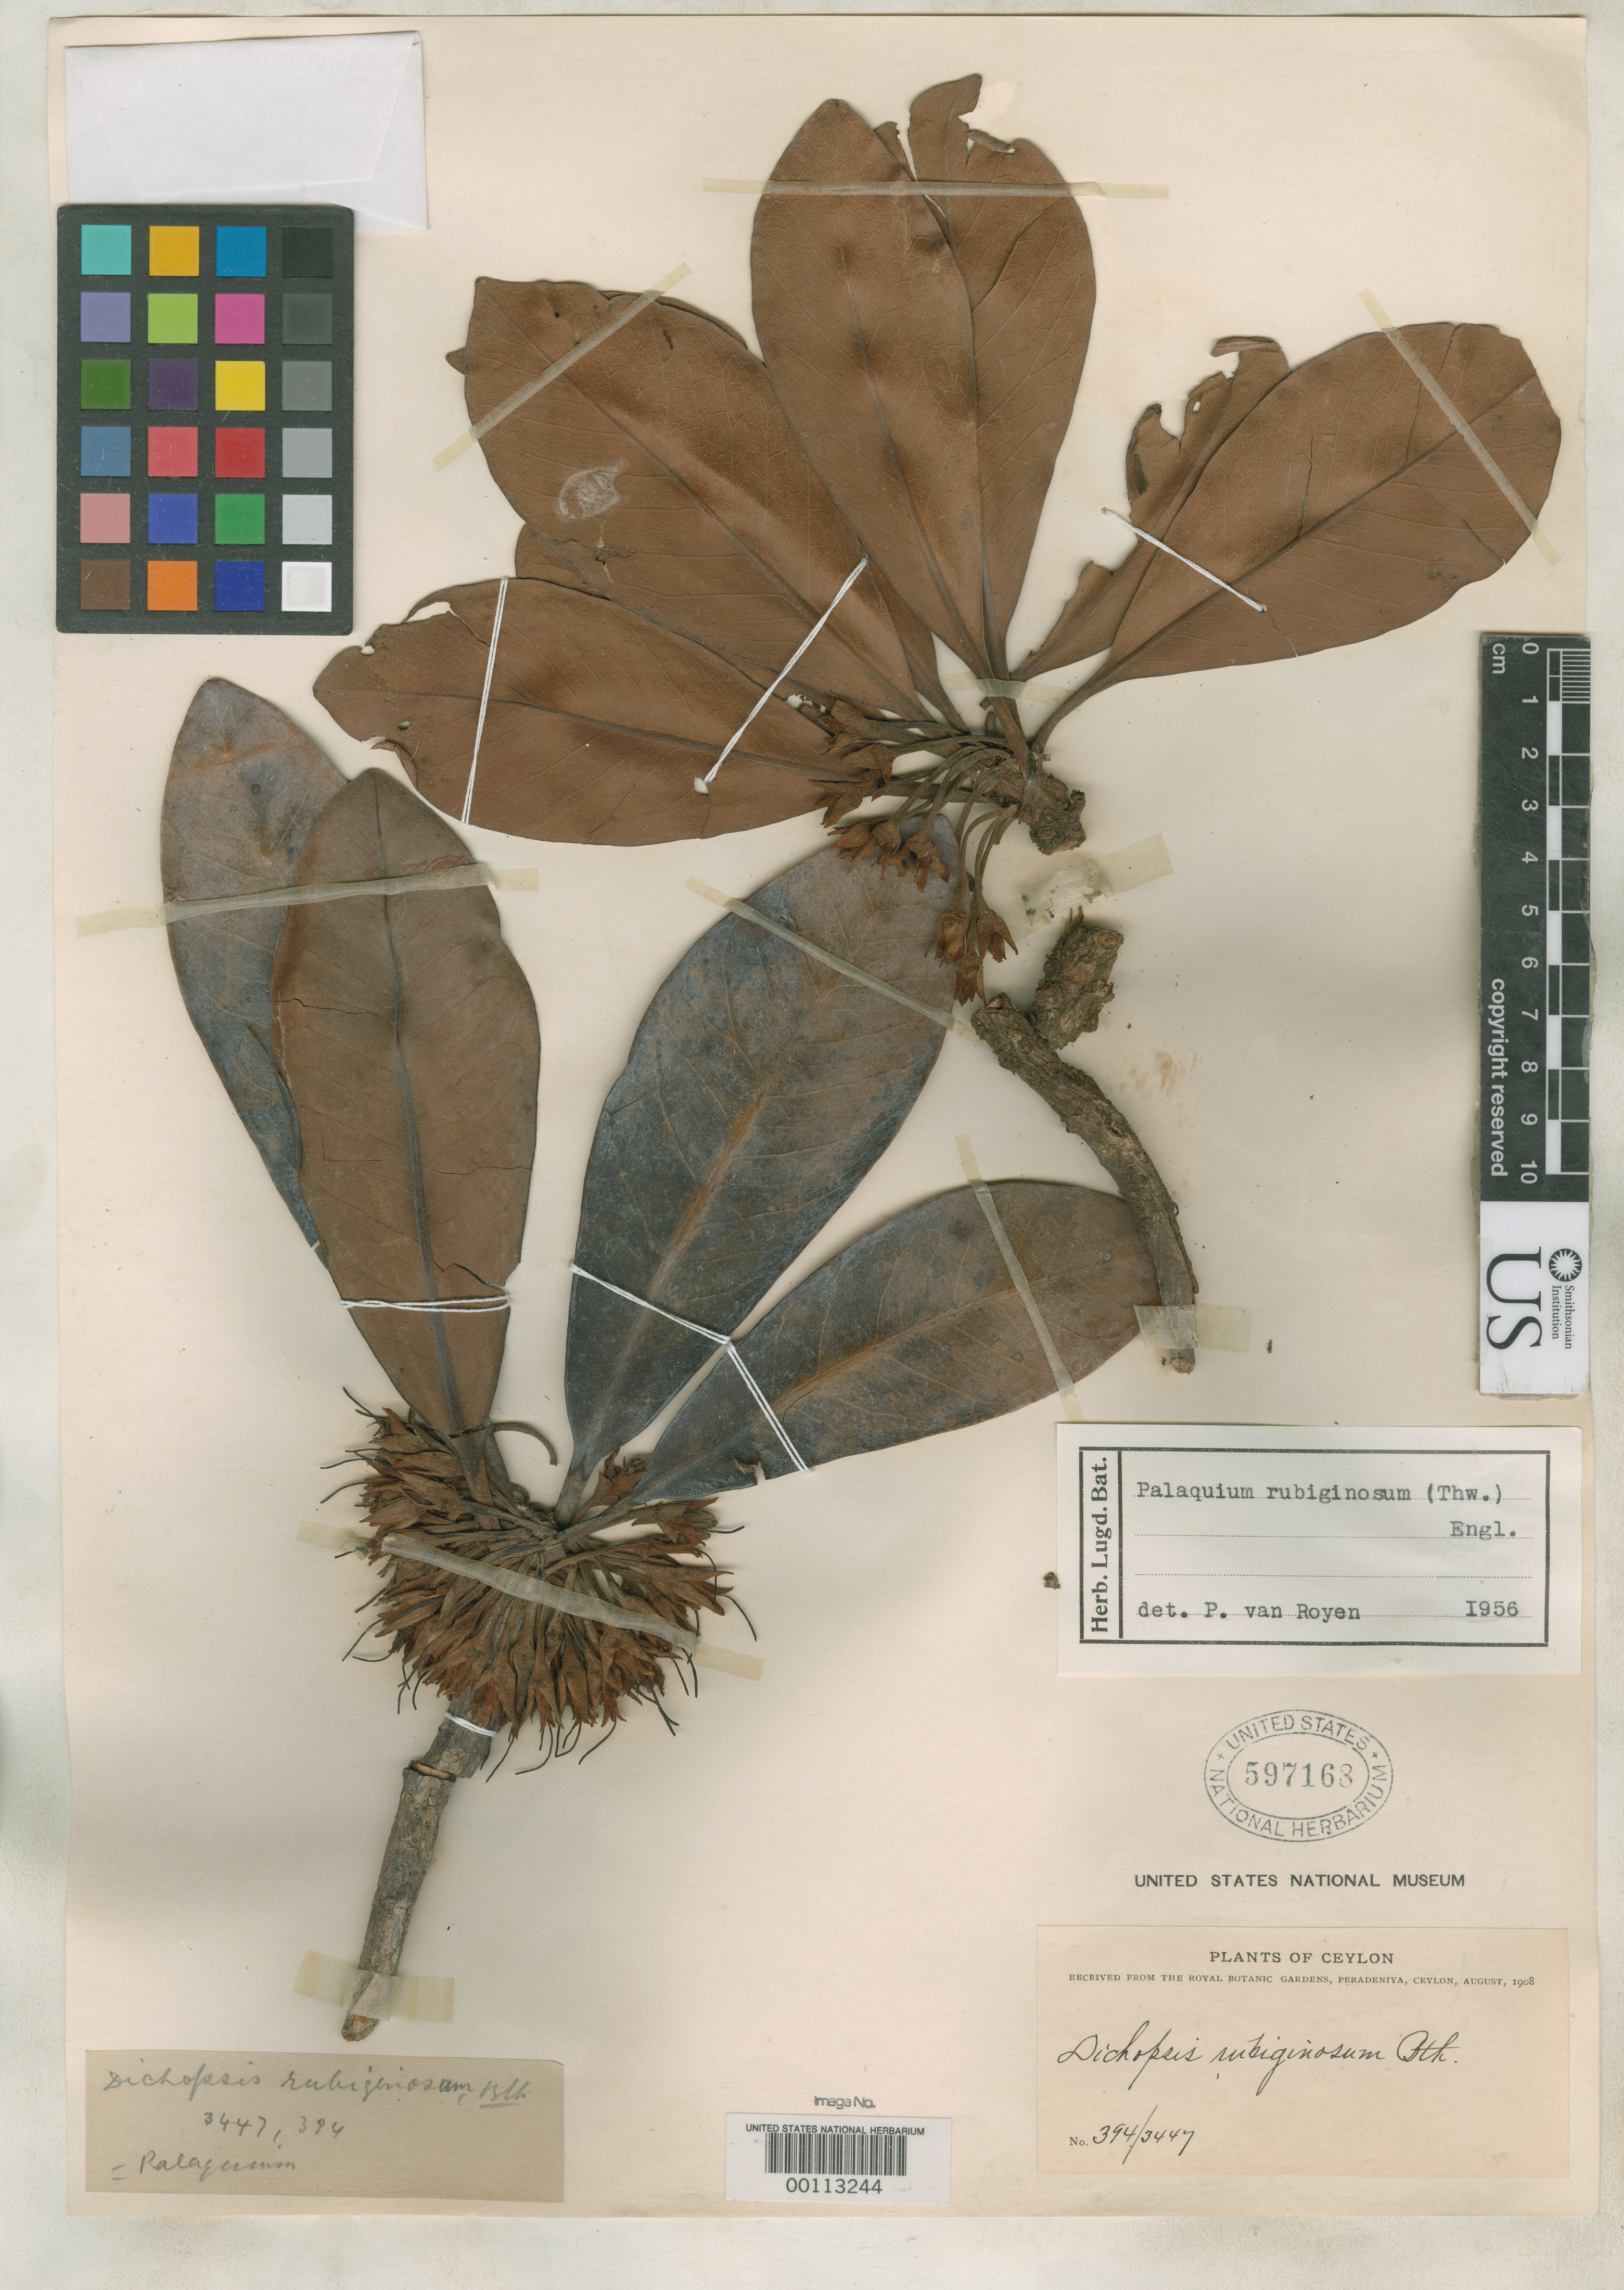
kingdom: Plantae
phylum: Tracheophyta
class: Magnoliopsida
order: Ericales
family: Sapotaceae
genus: Isonandra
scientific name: Isonandra rubiginosa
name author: Thwaites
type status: Type Collection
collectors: G. H. K. Thwaites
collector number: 394/3447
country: Sri Lanka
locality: "Ceylon"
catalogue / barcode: US 597168